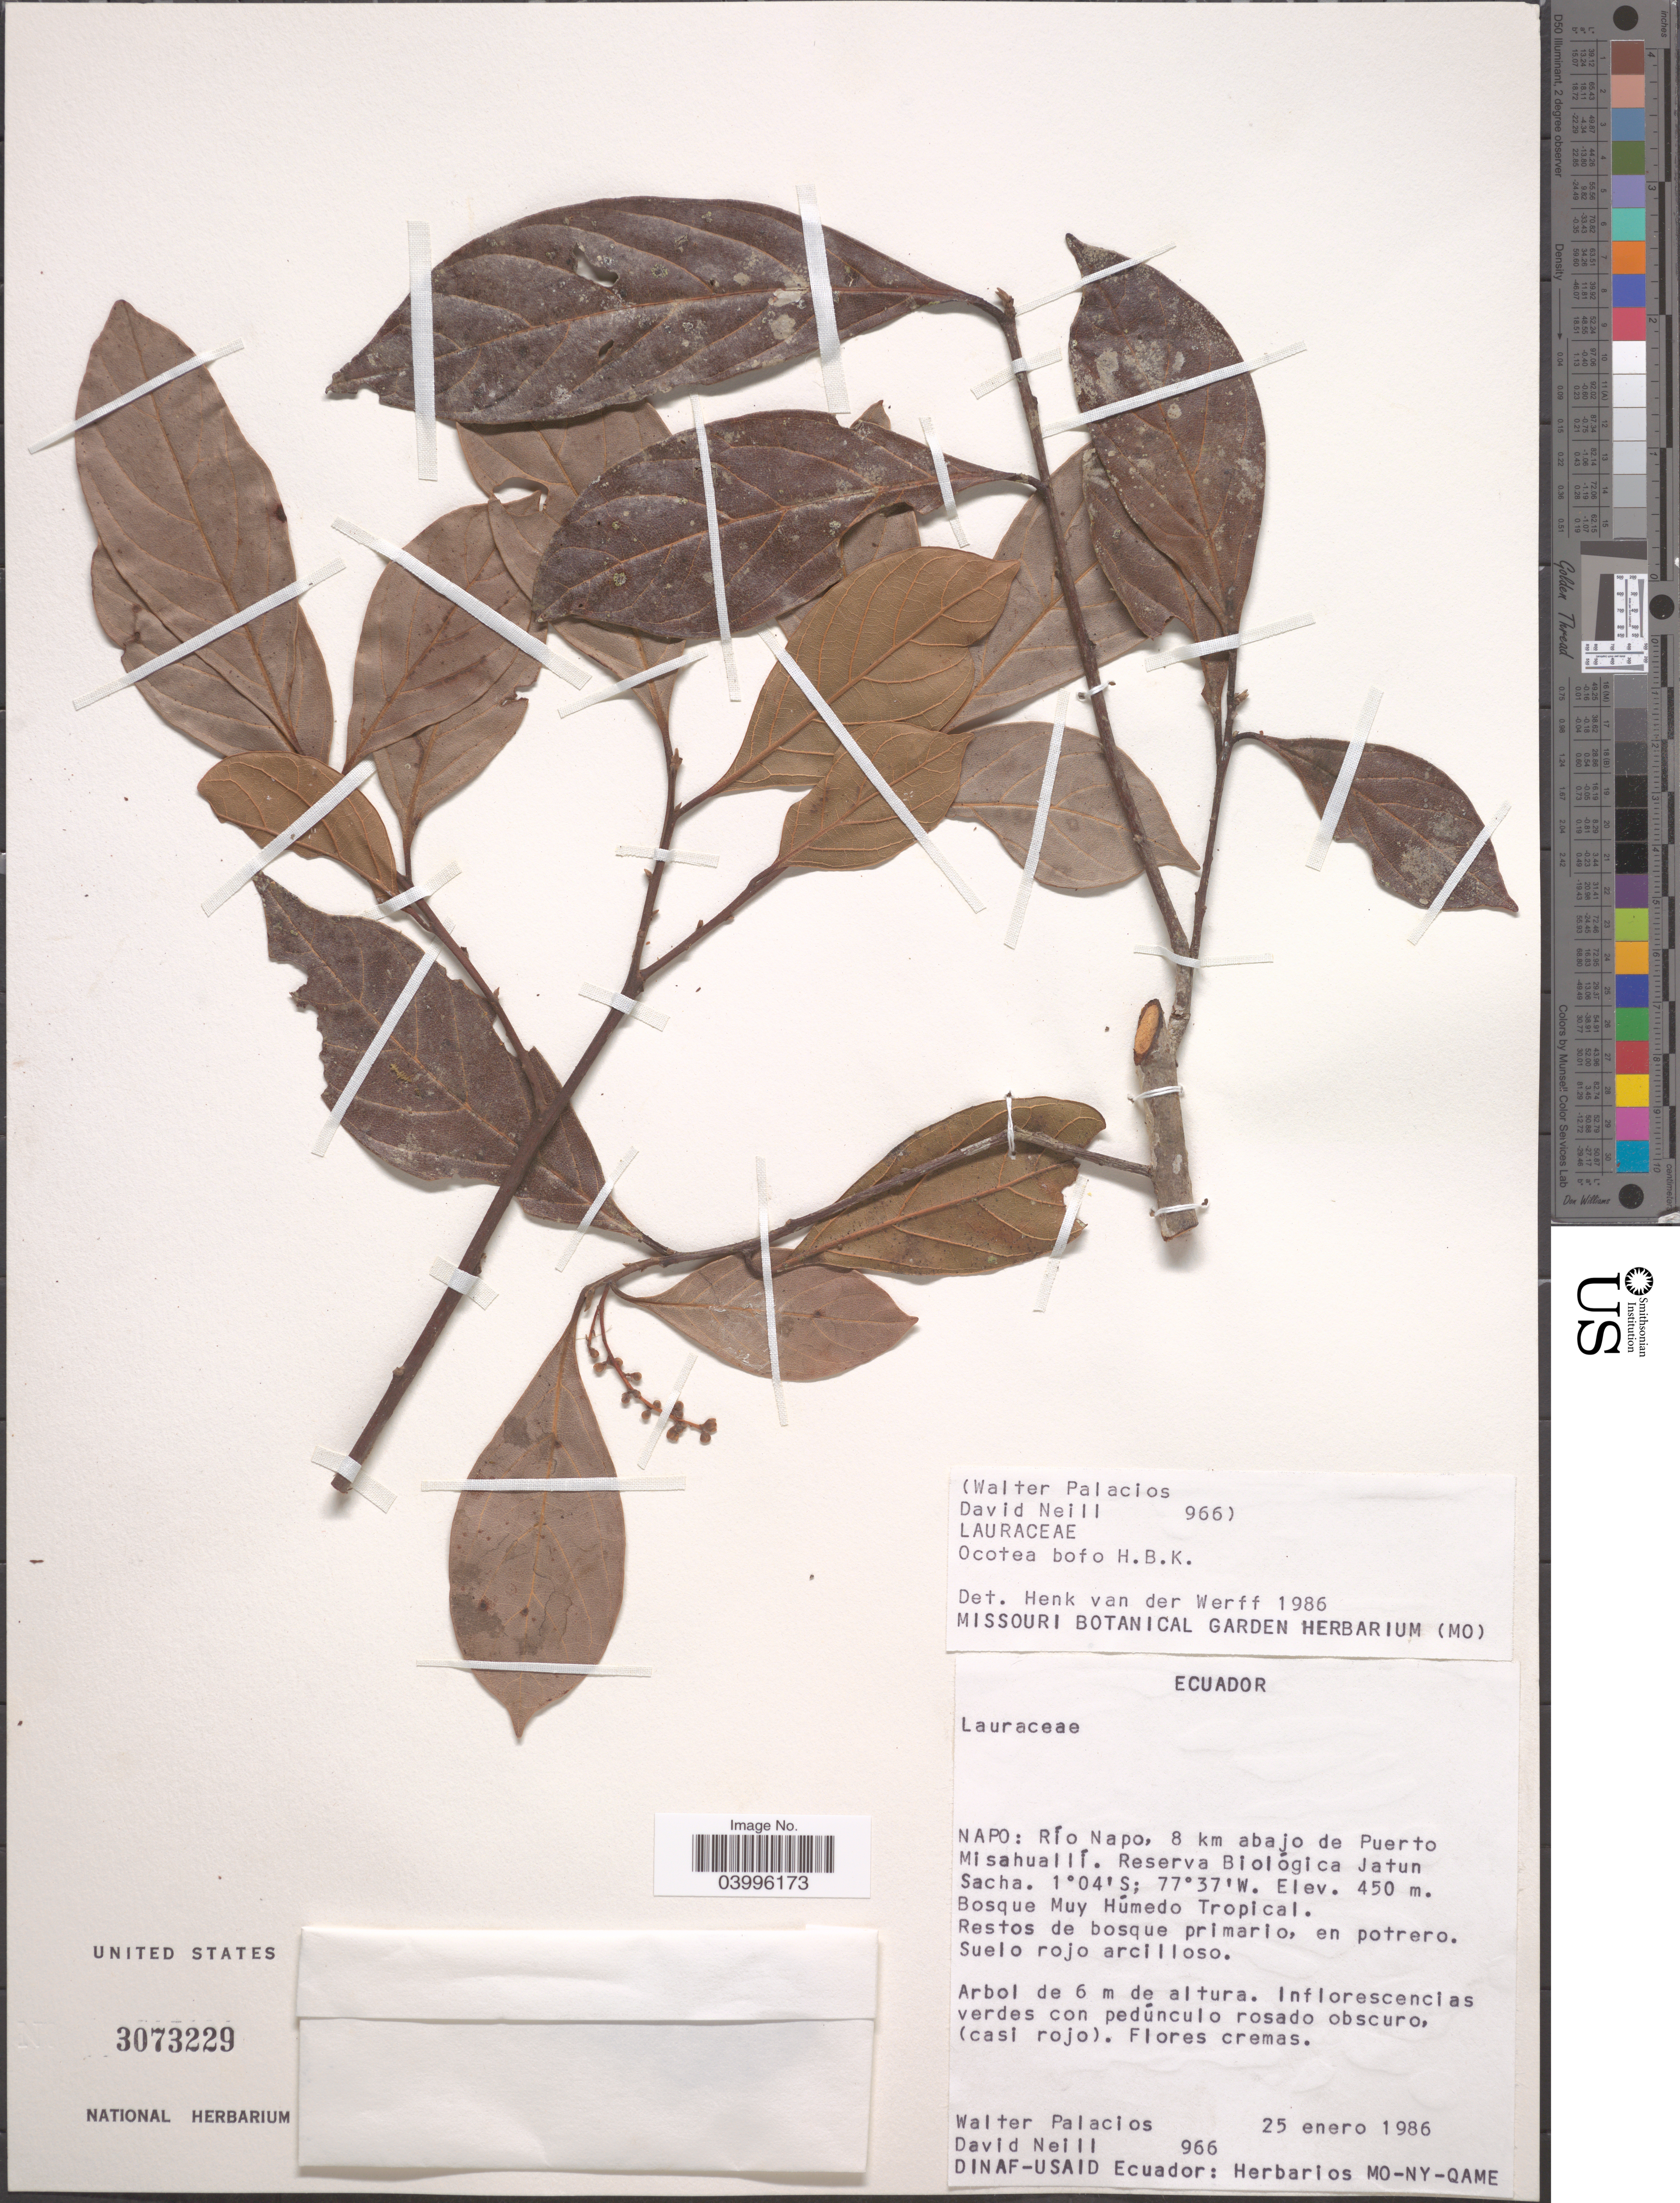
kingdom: Plantae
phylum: Tracheophyta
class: Magnoliopsida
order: Laurales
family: Lauraceae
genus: Ocotea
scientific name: Ocotea bofo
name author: Kunth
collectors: W. Palacios & D. Neill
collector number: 966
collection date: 1986-01-25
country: Ecuador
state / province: Napo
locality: Río Napo, 8 km abajo de Puerto Misahuallí. Reserva Biológica Jatun Sacha. Bosque Muy Húmedo Tropical.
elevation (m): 450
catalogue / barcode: US 3073229